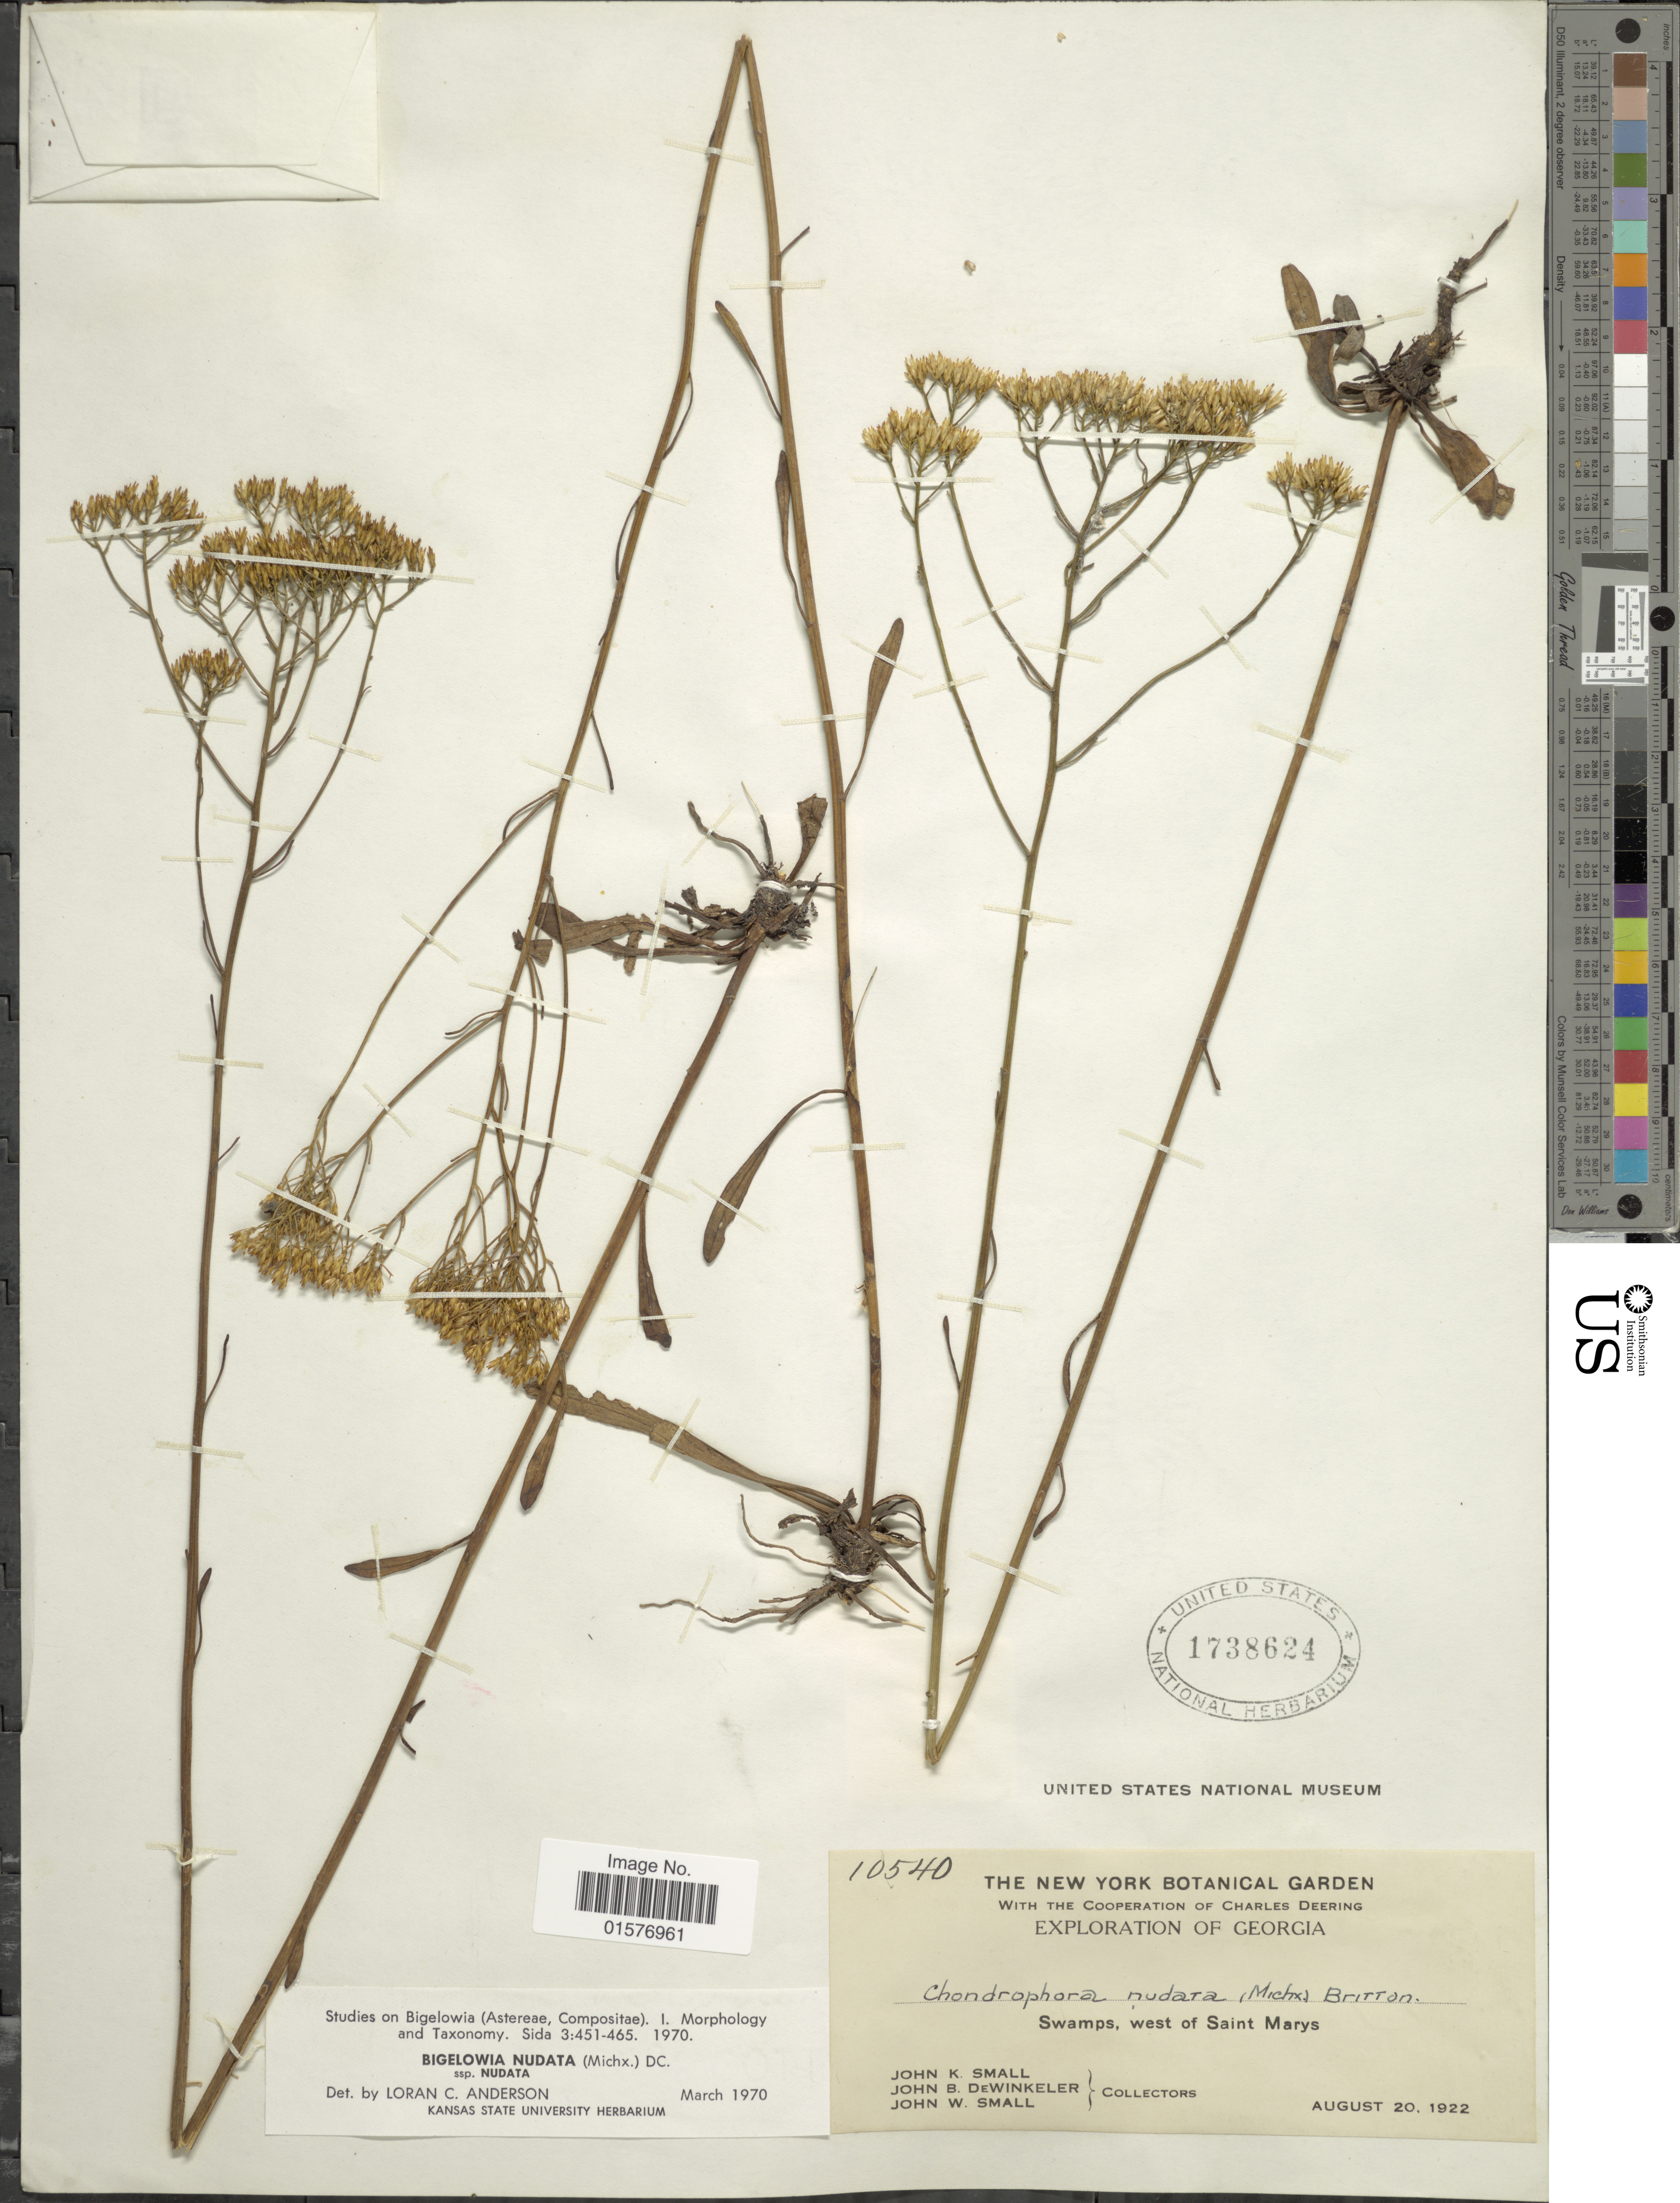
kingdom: Plantae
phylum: Tracheophyta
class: Magnoliopsida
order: Asterales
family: Asteraceae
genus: Bigelowia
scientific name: Bigelowia nudata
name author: (Michx.) DC.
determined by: Urbatsch, Lowell E., Curator (LSU), Louisiana State University (UNITED STATES)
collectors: J. K. Small, J. B. Dewinkeler & J. Small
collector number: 10540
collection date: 1922-08-20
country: United States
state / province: Georgia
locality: Swamps, west of Saint Marys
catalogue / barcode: US 1738624